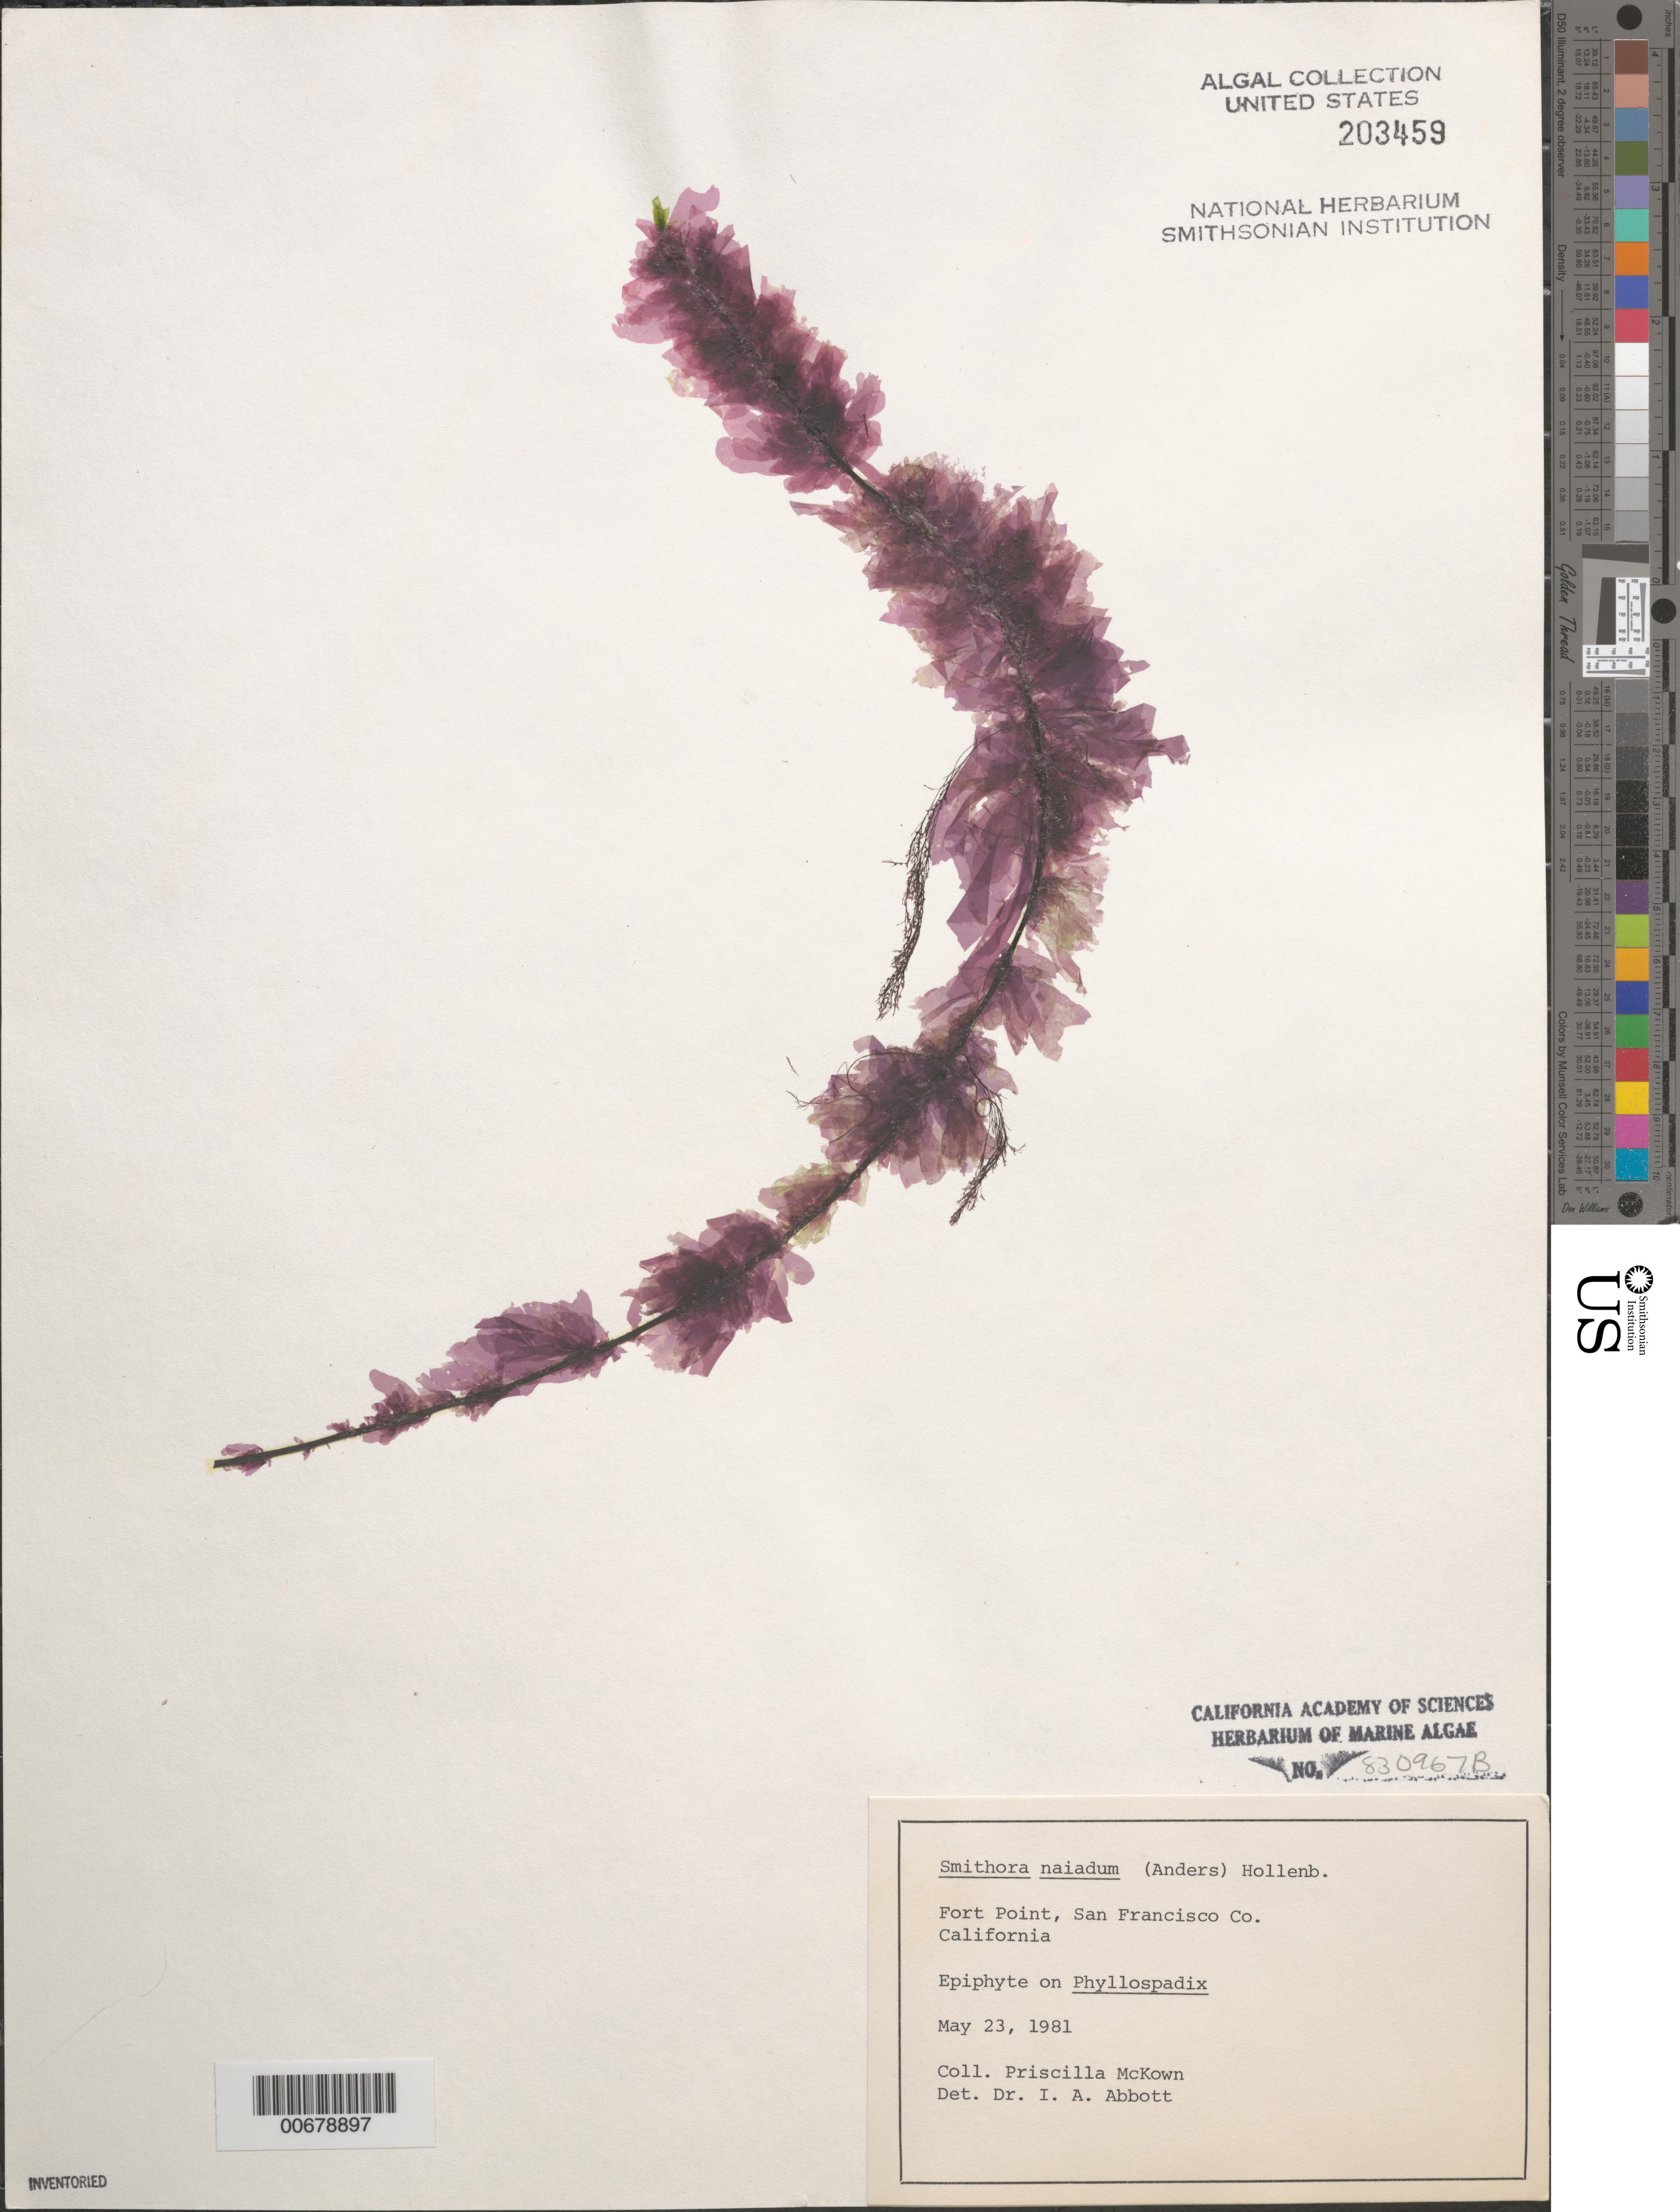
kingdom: Plantae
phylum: Rhodophyta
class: Compsopogonophyceae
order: Erythropeltidales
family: Erythrotrichiaceae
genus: Smithora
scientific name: Smithora naiadum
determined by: Abbott, Isabella A.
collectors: P. McKown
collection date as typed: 23 May 1981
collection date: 1981-05-23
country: United States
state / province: California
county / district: San Francisco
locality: San Francisco, Fort Point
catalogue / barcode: US 203459